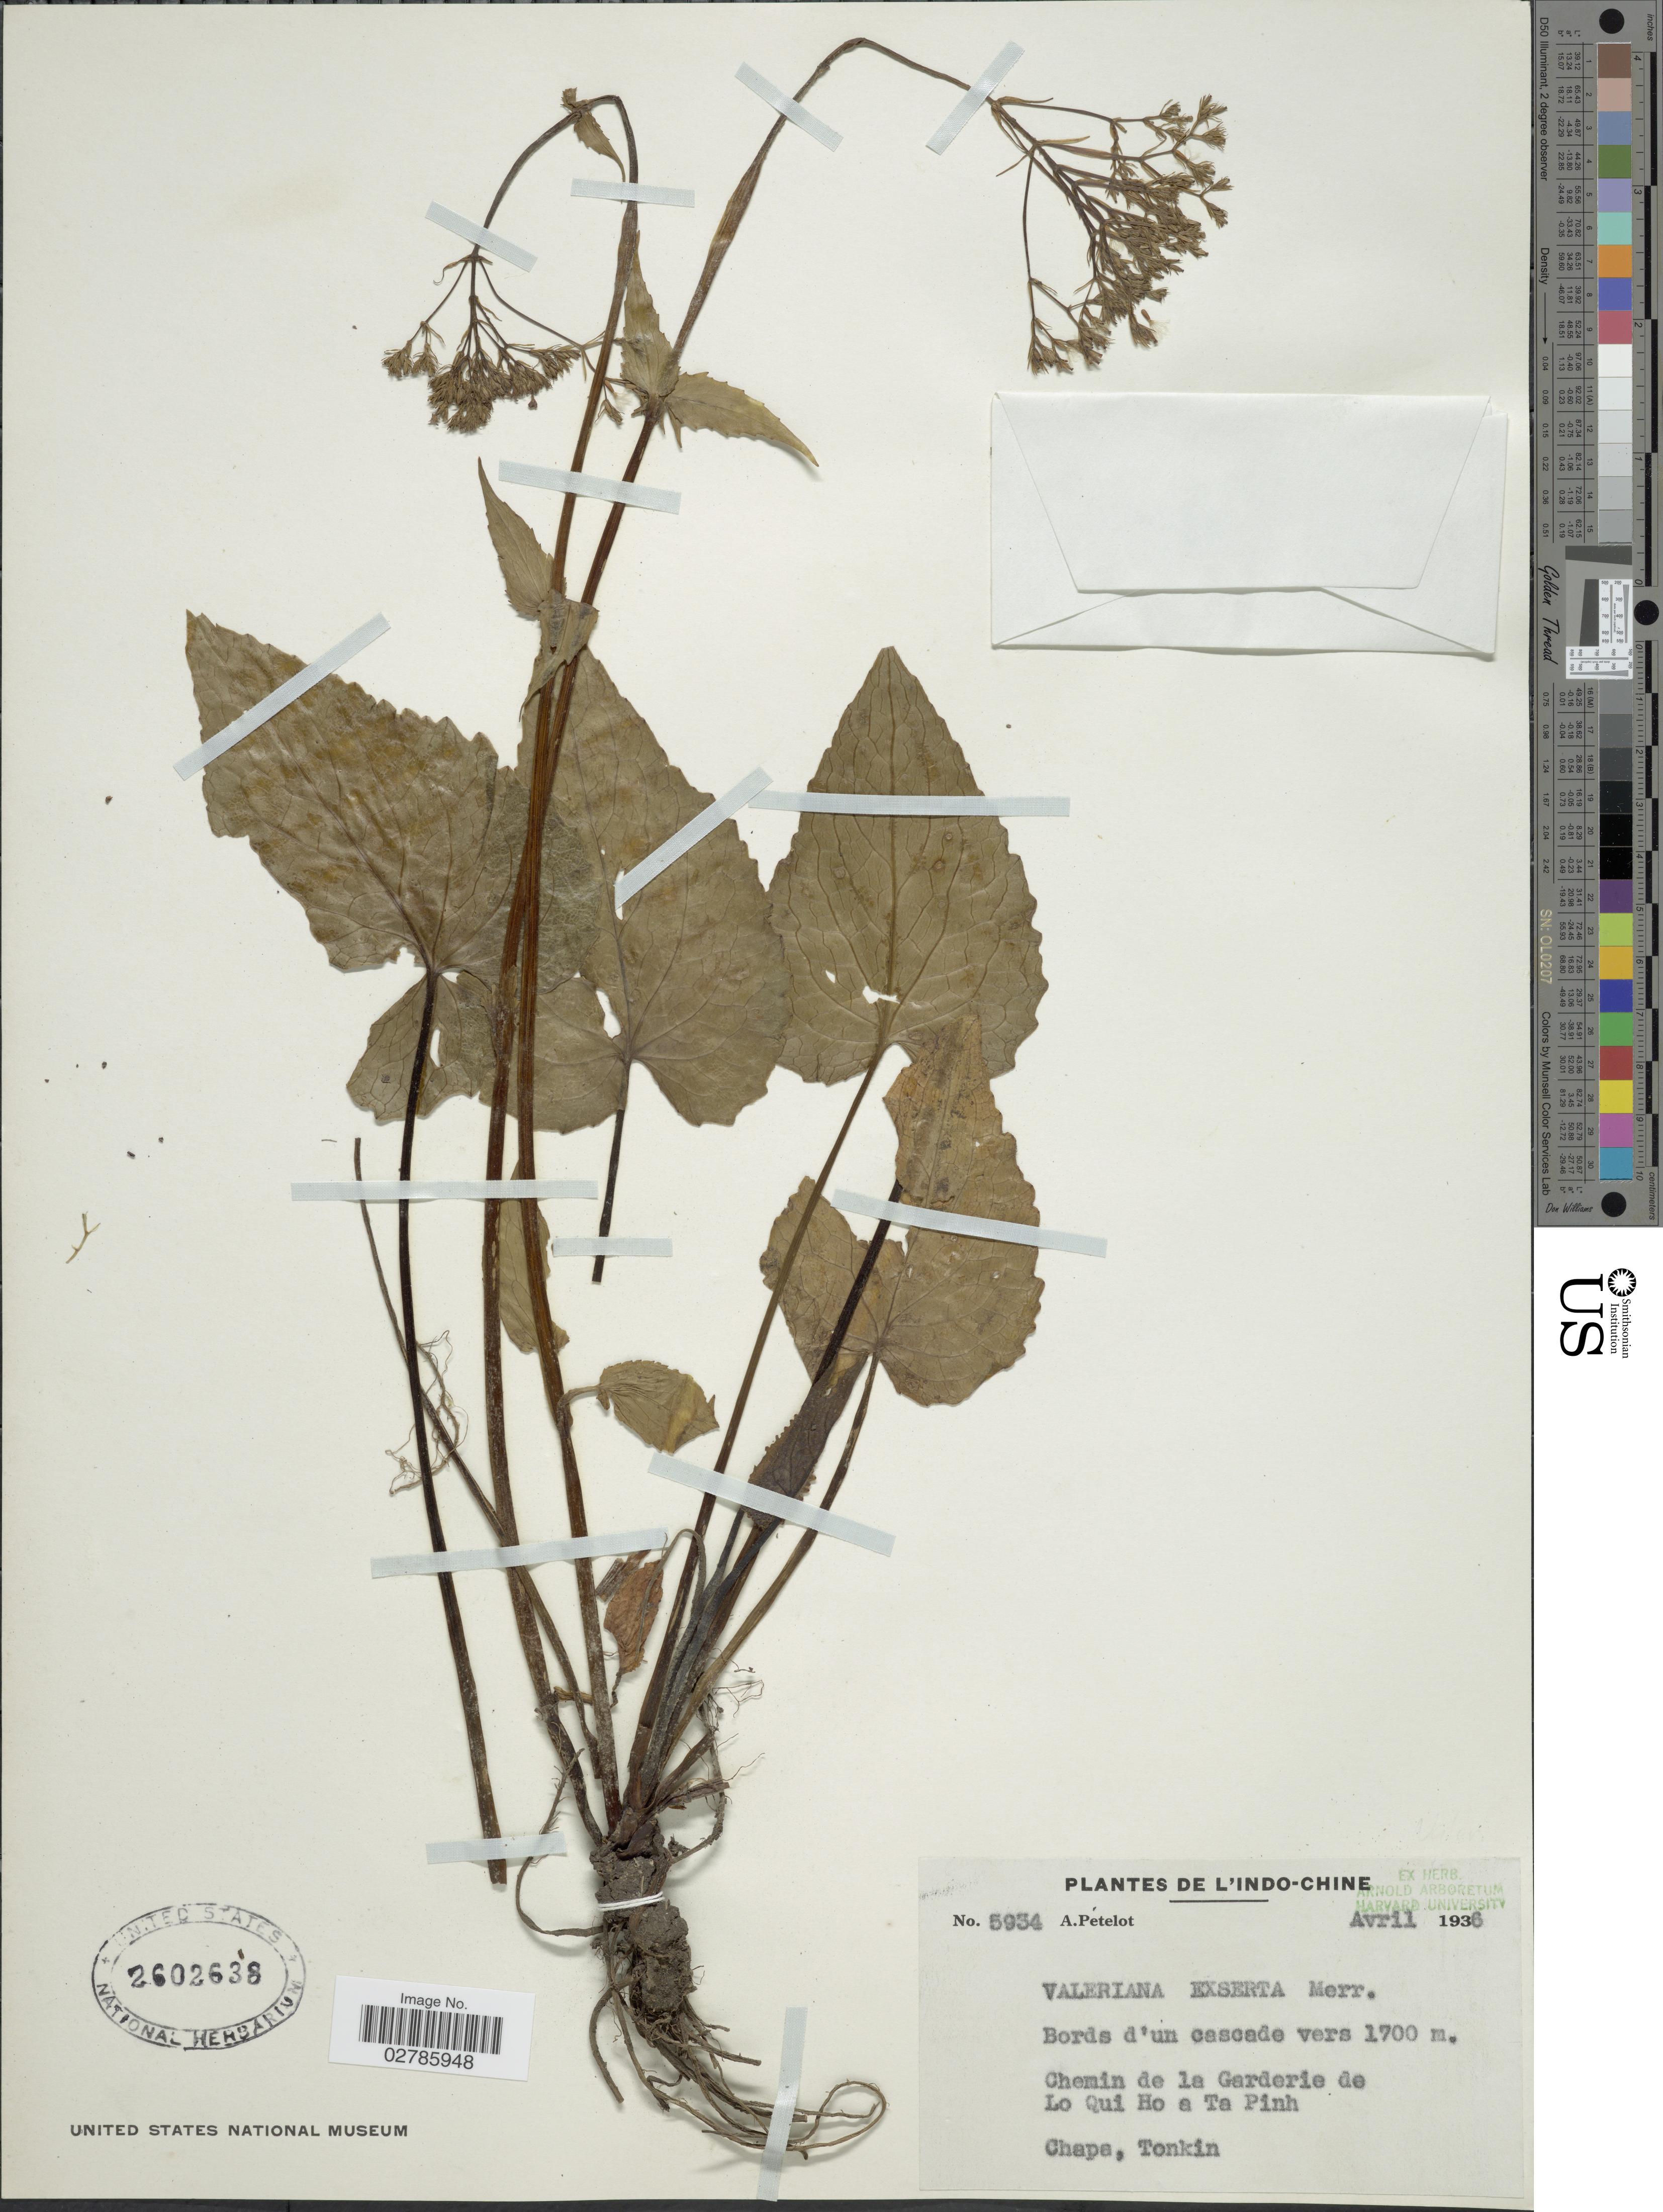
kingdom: Plantae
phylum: Tracheophyta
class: Magnoliopsida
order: Dipsacales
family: Caprifoliaceae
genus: Valeriana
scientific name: Valeriana exserta Merr. sp. nov. ined.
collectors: A. Petelot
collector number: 5934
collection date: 1936-04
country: Vietnam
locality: Indo-Chine. Bords d'un cascade. Chemin de la Garderie de Lo Qui Ho a Ta Pinh. Chapa, Tonkin.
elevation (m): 1700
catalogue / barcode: US 2602638